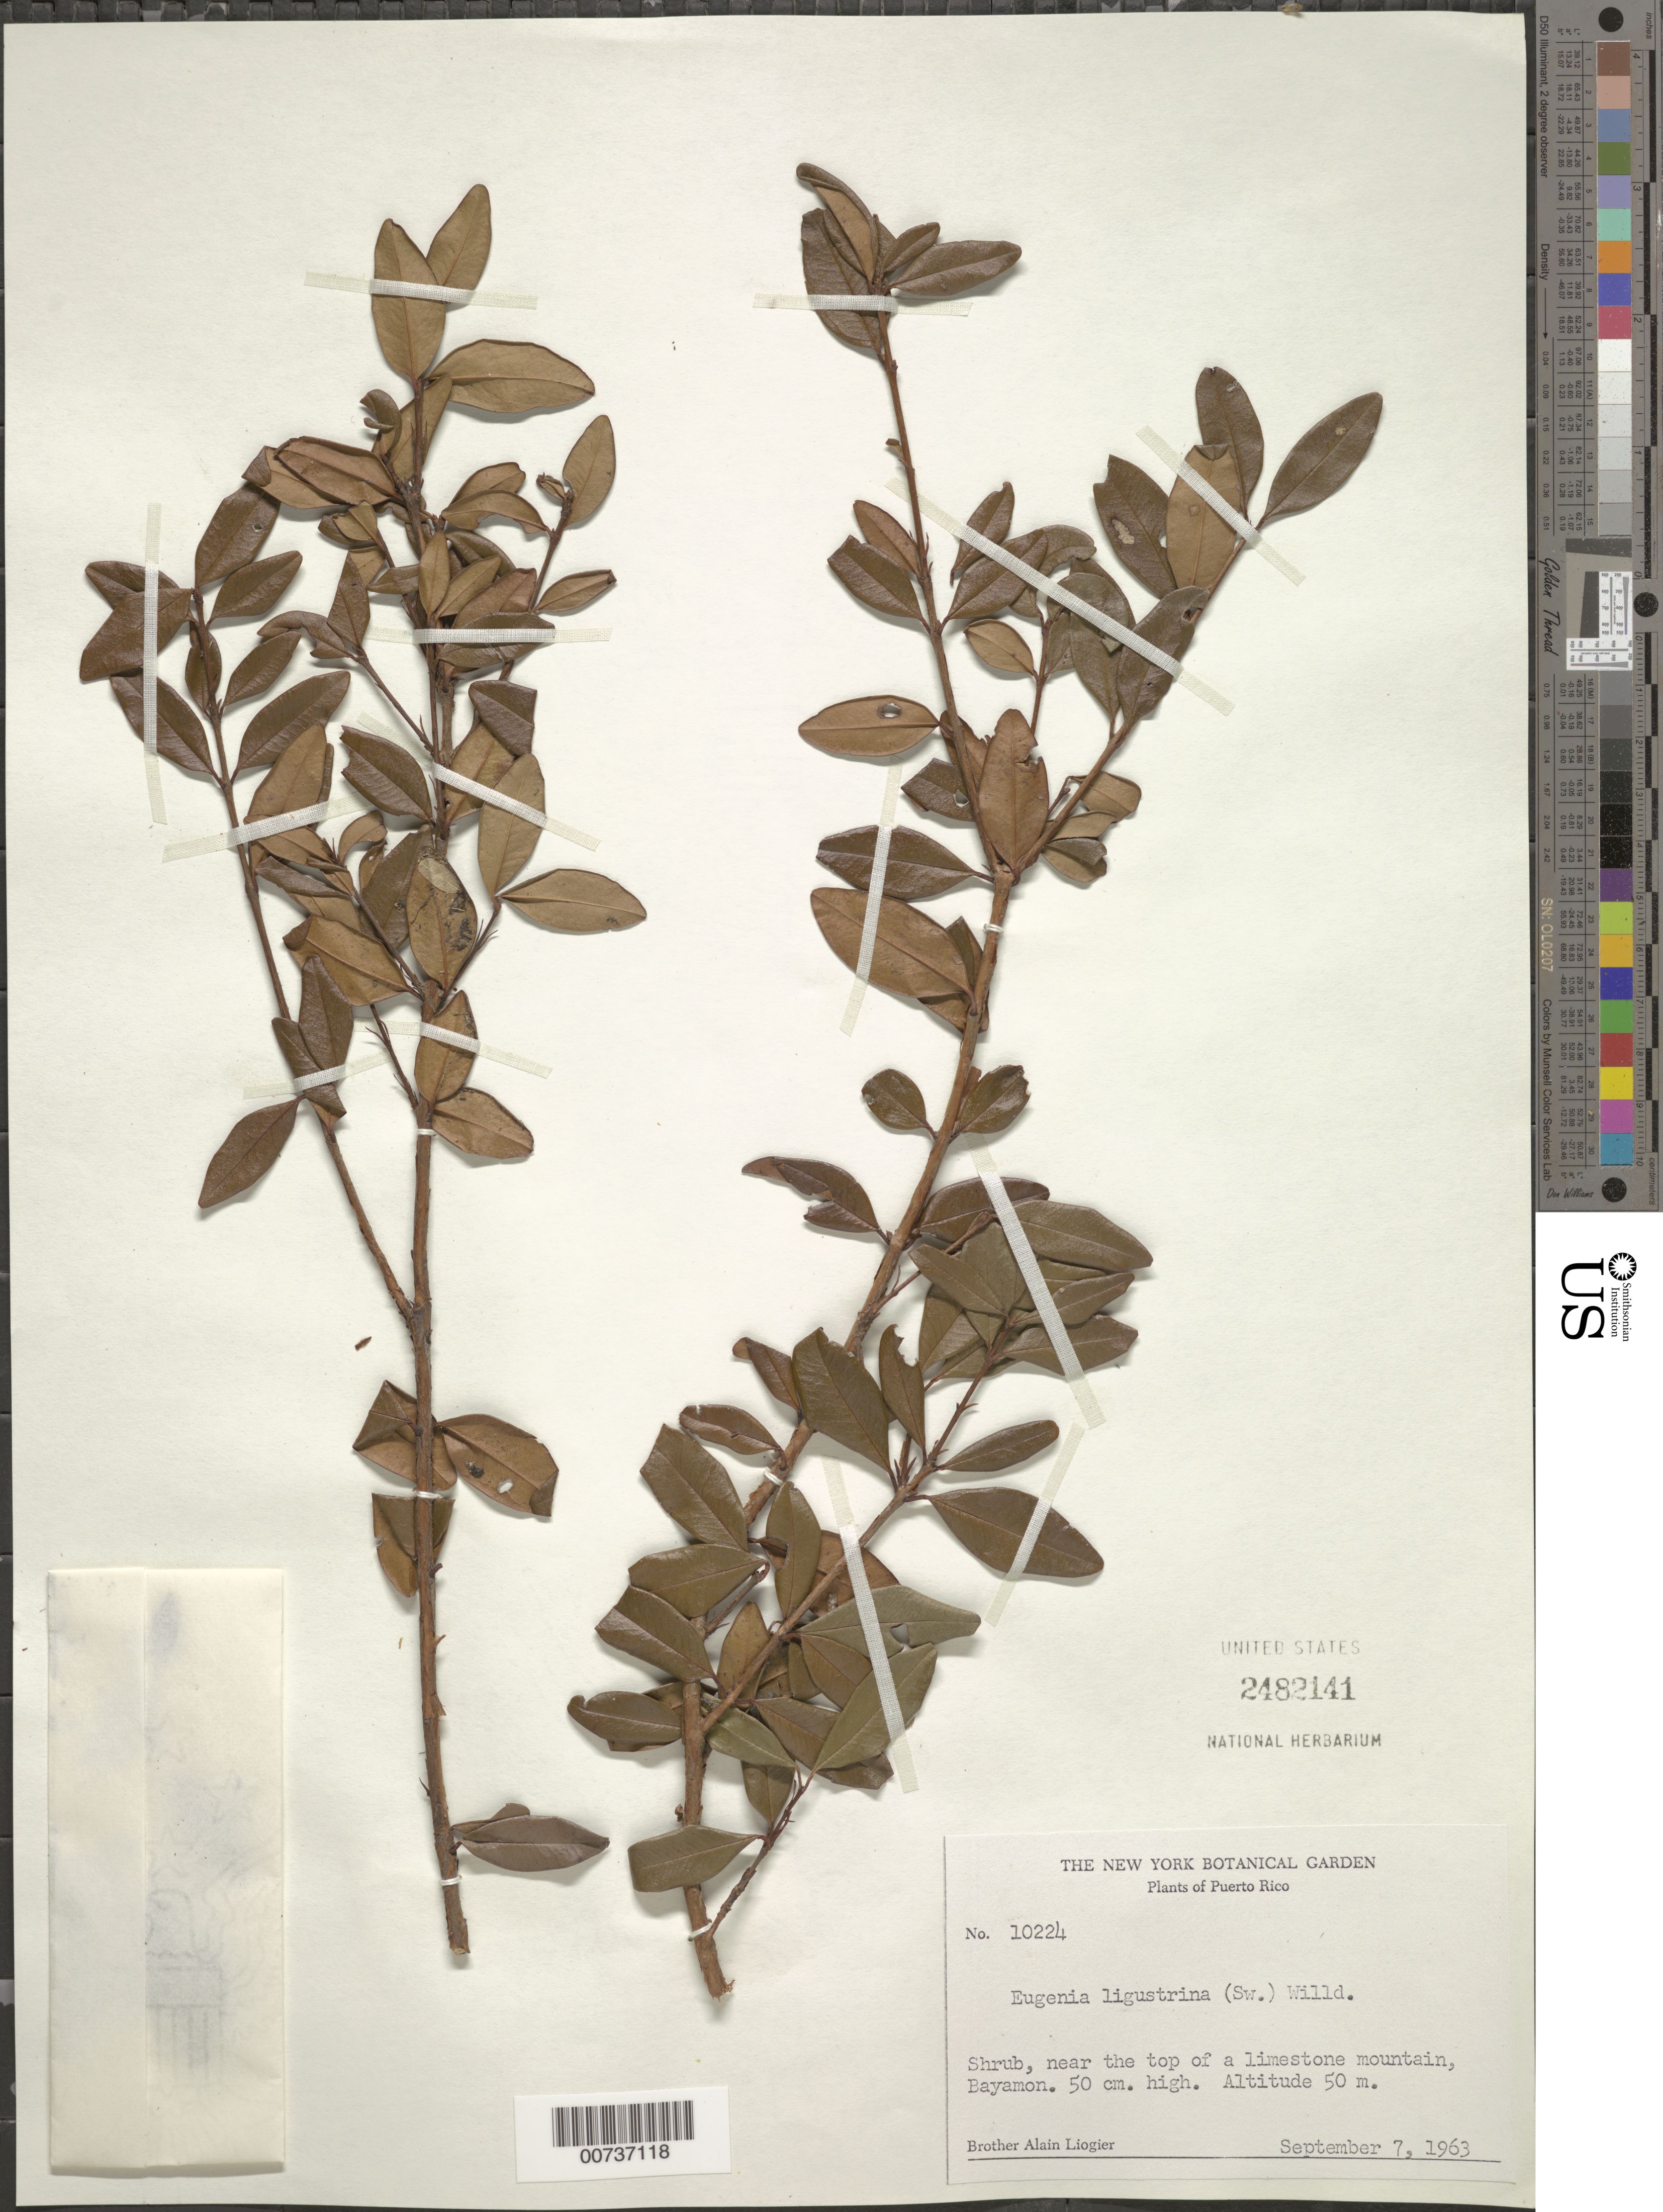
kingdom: Plantae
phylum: Tracheophyta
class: Magnoliopsida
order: Myrtales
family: Myrtaceae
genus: Eugenia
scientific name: Eugenia ligustrina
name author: (Sw.) Willd.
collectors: A. H. Liogier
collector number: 10224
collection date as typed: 07 Sep 1963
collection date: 1963-09-07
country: Puerto Rico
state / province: Bayamón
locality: Bayamón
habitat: Near the top of a limestone mountain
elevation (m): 50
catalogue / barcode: US 2482141